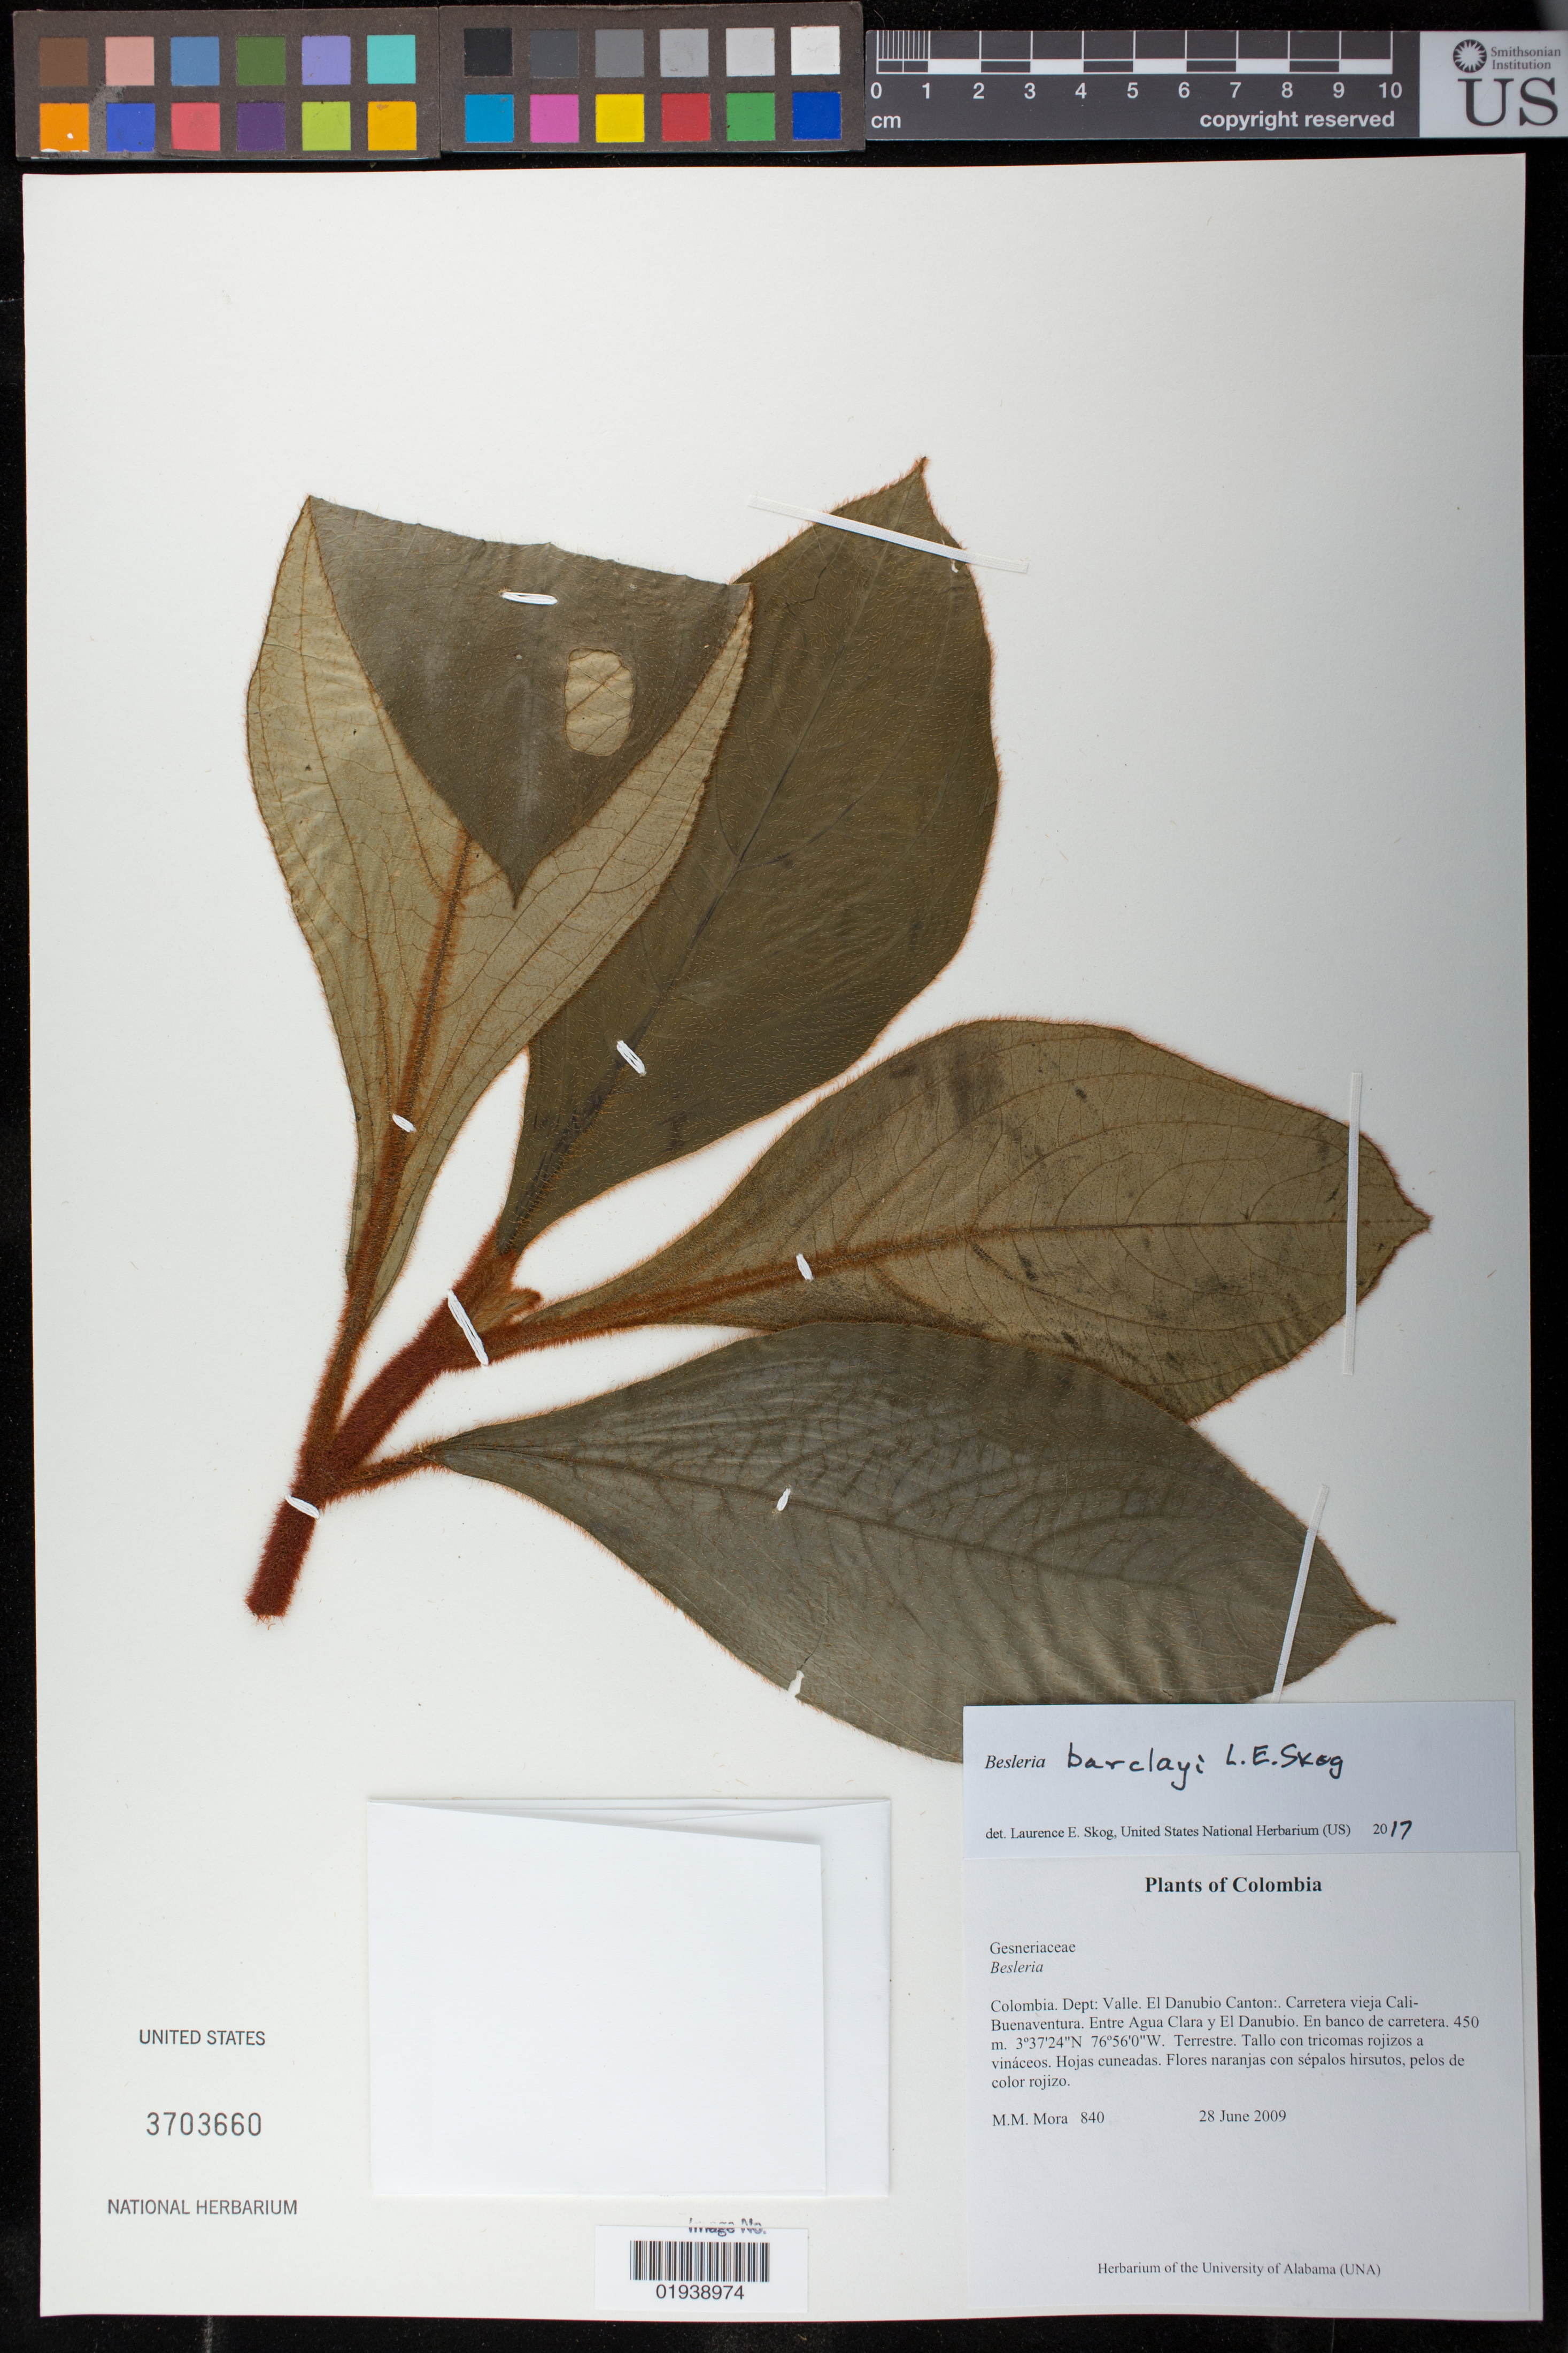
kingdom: Plantae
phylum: Tracheophyta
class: Magnoliopsida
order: Lamiales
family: Gesneriaceae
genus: Besleria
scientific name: Besleria barclayi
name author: L.E. Skog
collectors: M. M. Mora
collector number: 840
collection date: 2009-06-28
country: Colombia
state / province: Valle del Cauca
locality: El Danubio Canton. Carretera vieja Cali-Buenaventura. Entre Agua Clara y El Danubio. En banco de carretera.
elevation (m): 450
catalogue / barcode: US 3703660